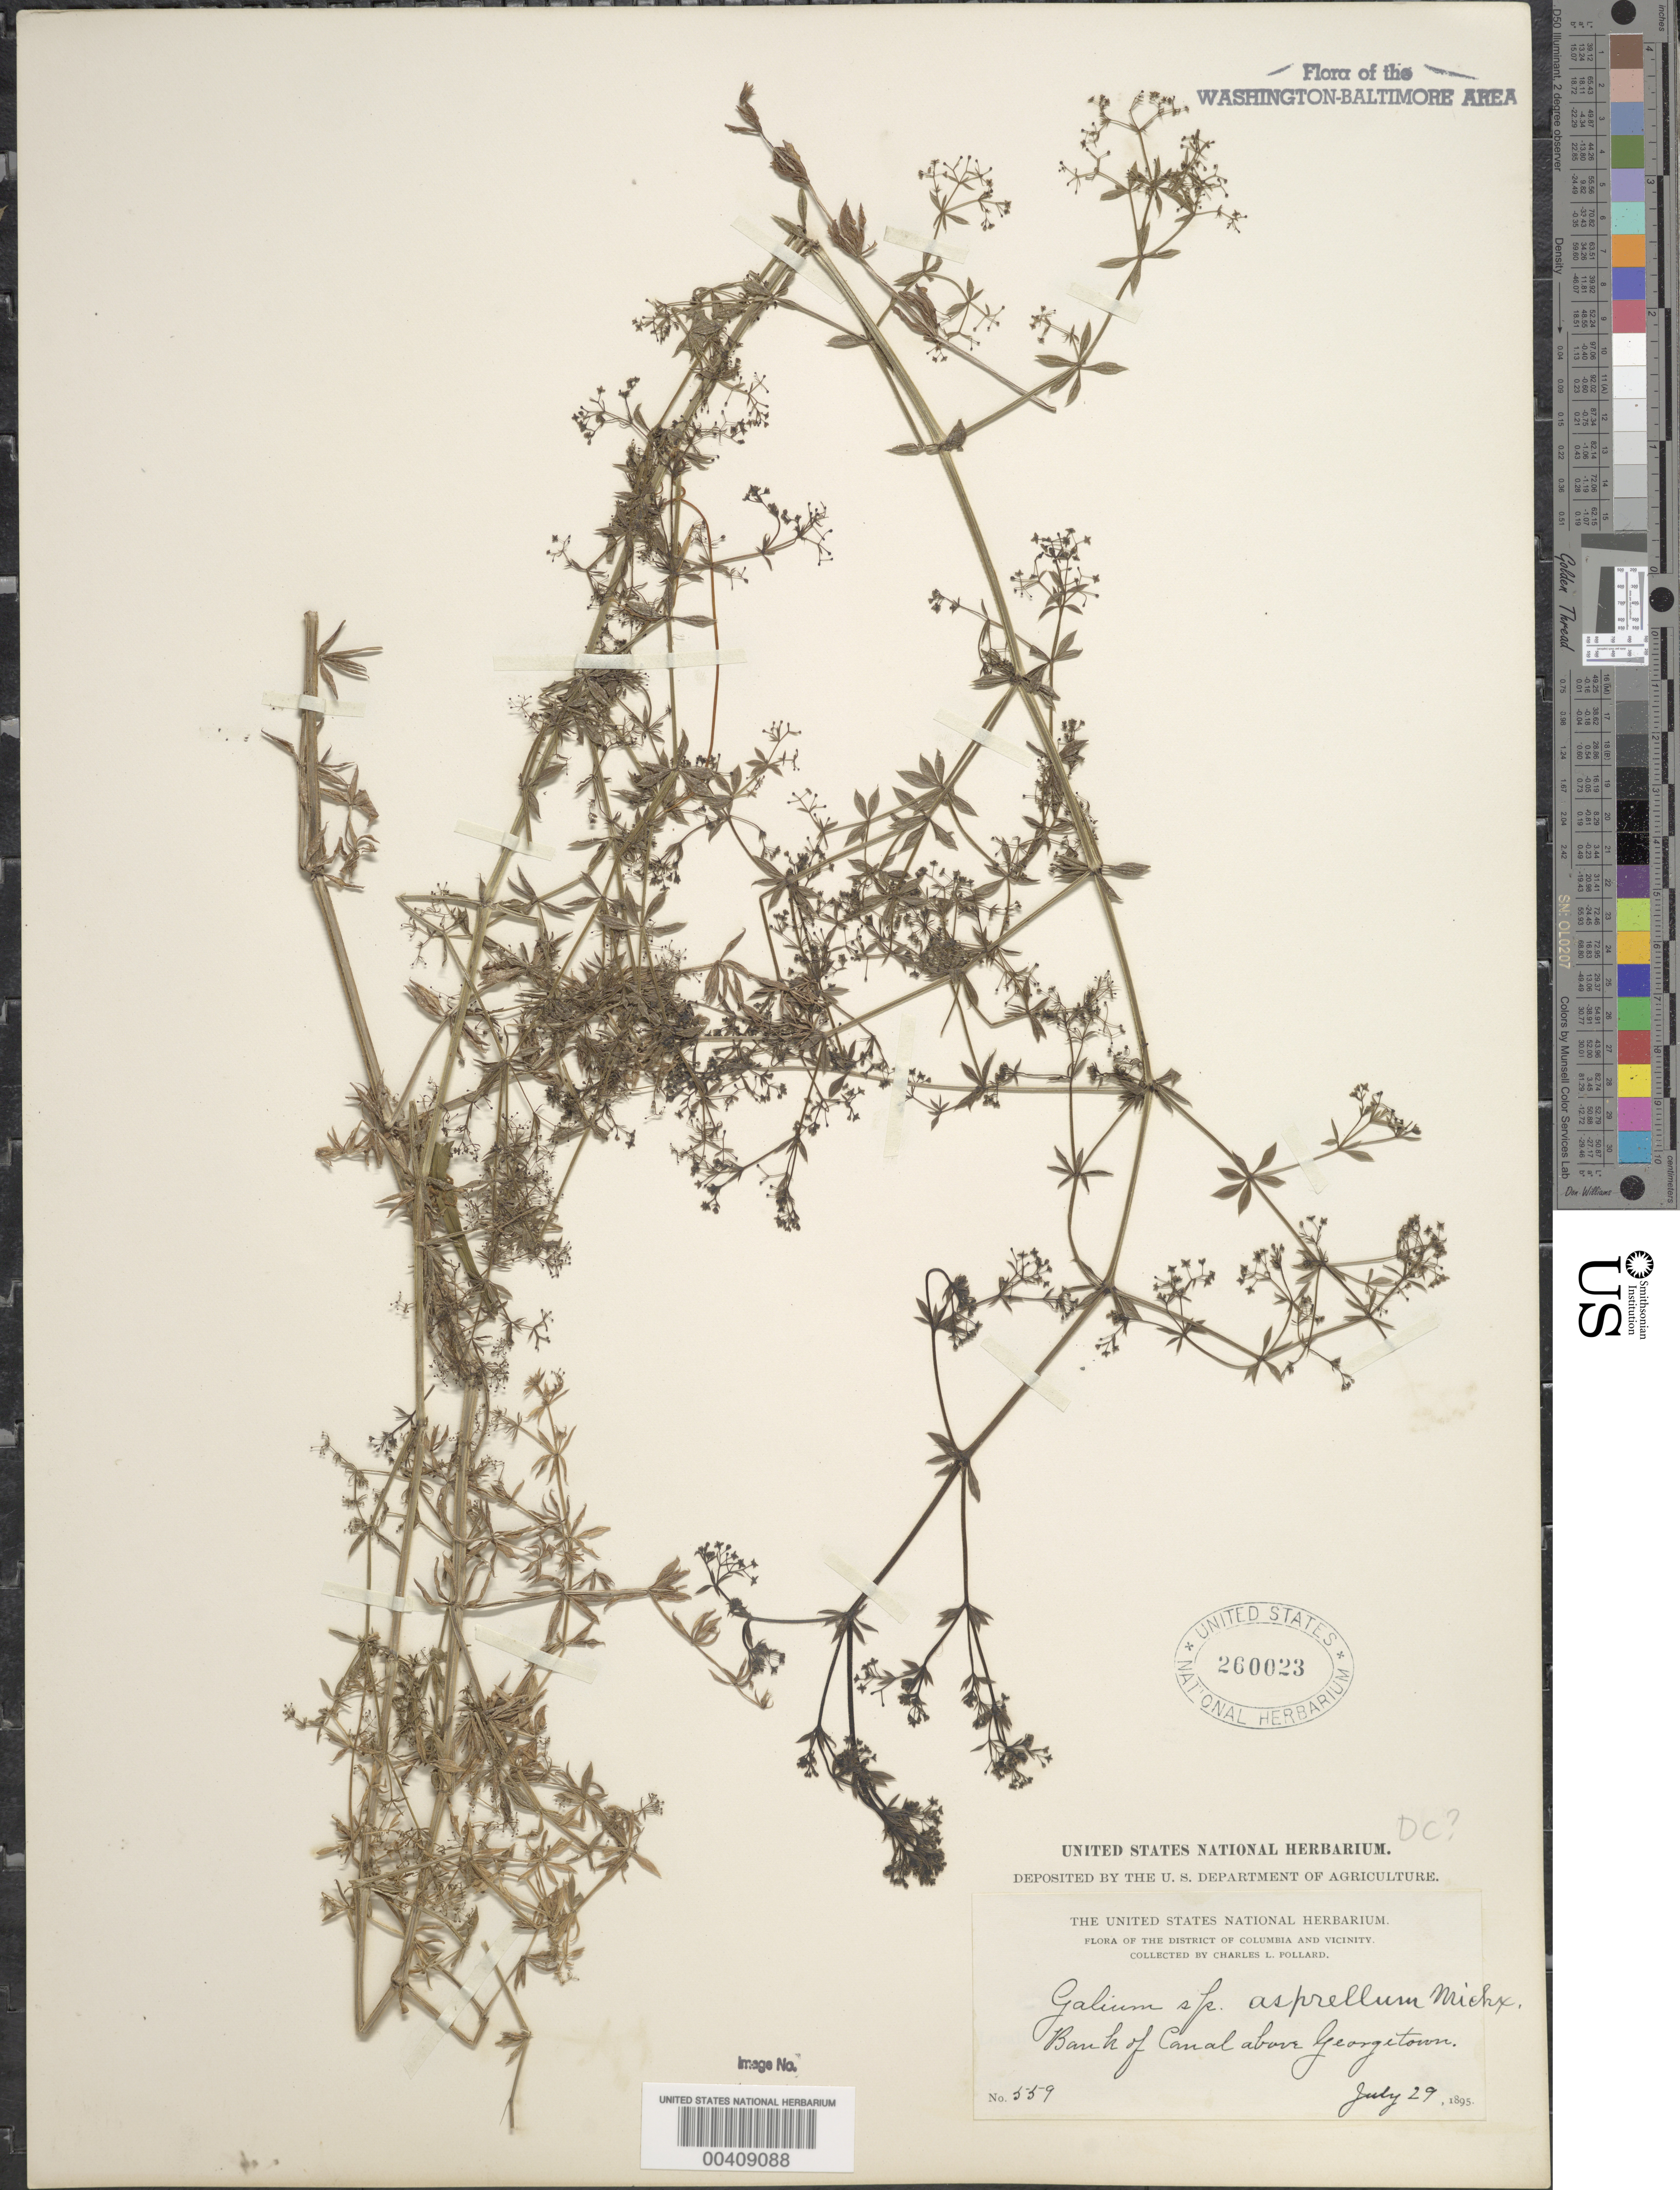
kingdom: Plantae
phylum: Tracheophyta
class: Magnoliopsida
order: Gentianales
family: Rubiaceae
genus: Galium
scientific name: Galium asprellum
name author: Michx.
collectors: C. L. Pollard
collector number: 559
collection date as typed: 29 Jul 1895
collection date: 1895-07-29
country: United States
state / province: District of Columbia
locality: Canal above Georgetown C. and O. Canal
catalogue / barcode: US 260023